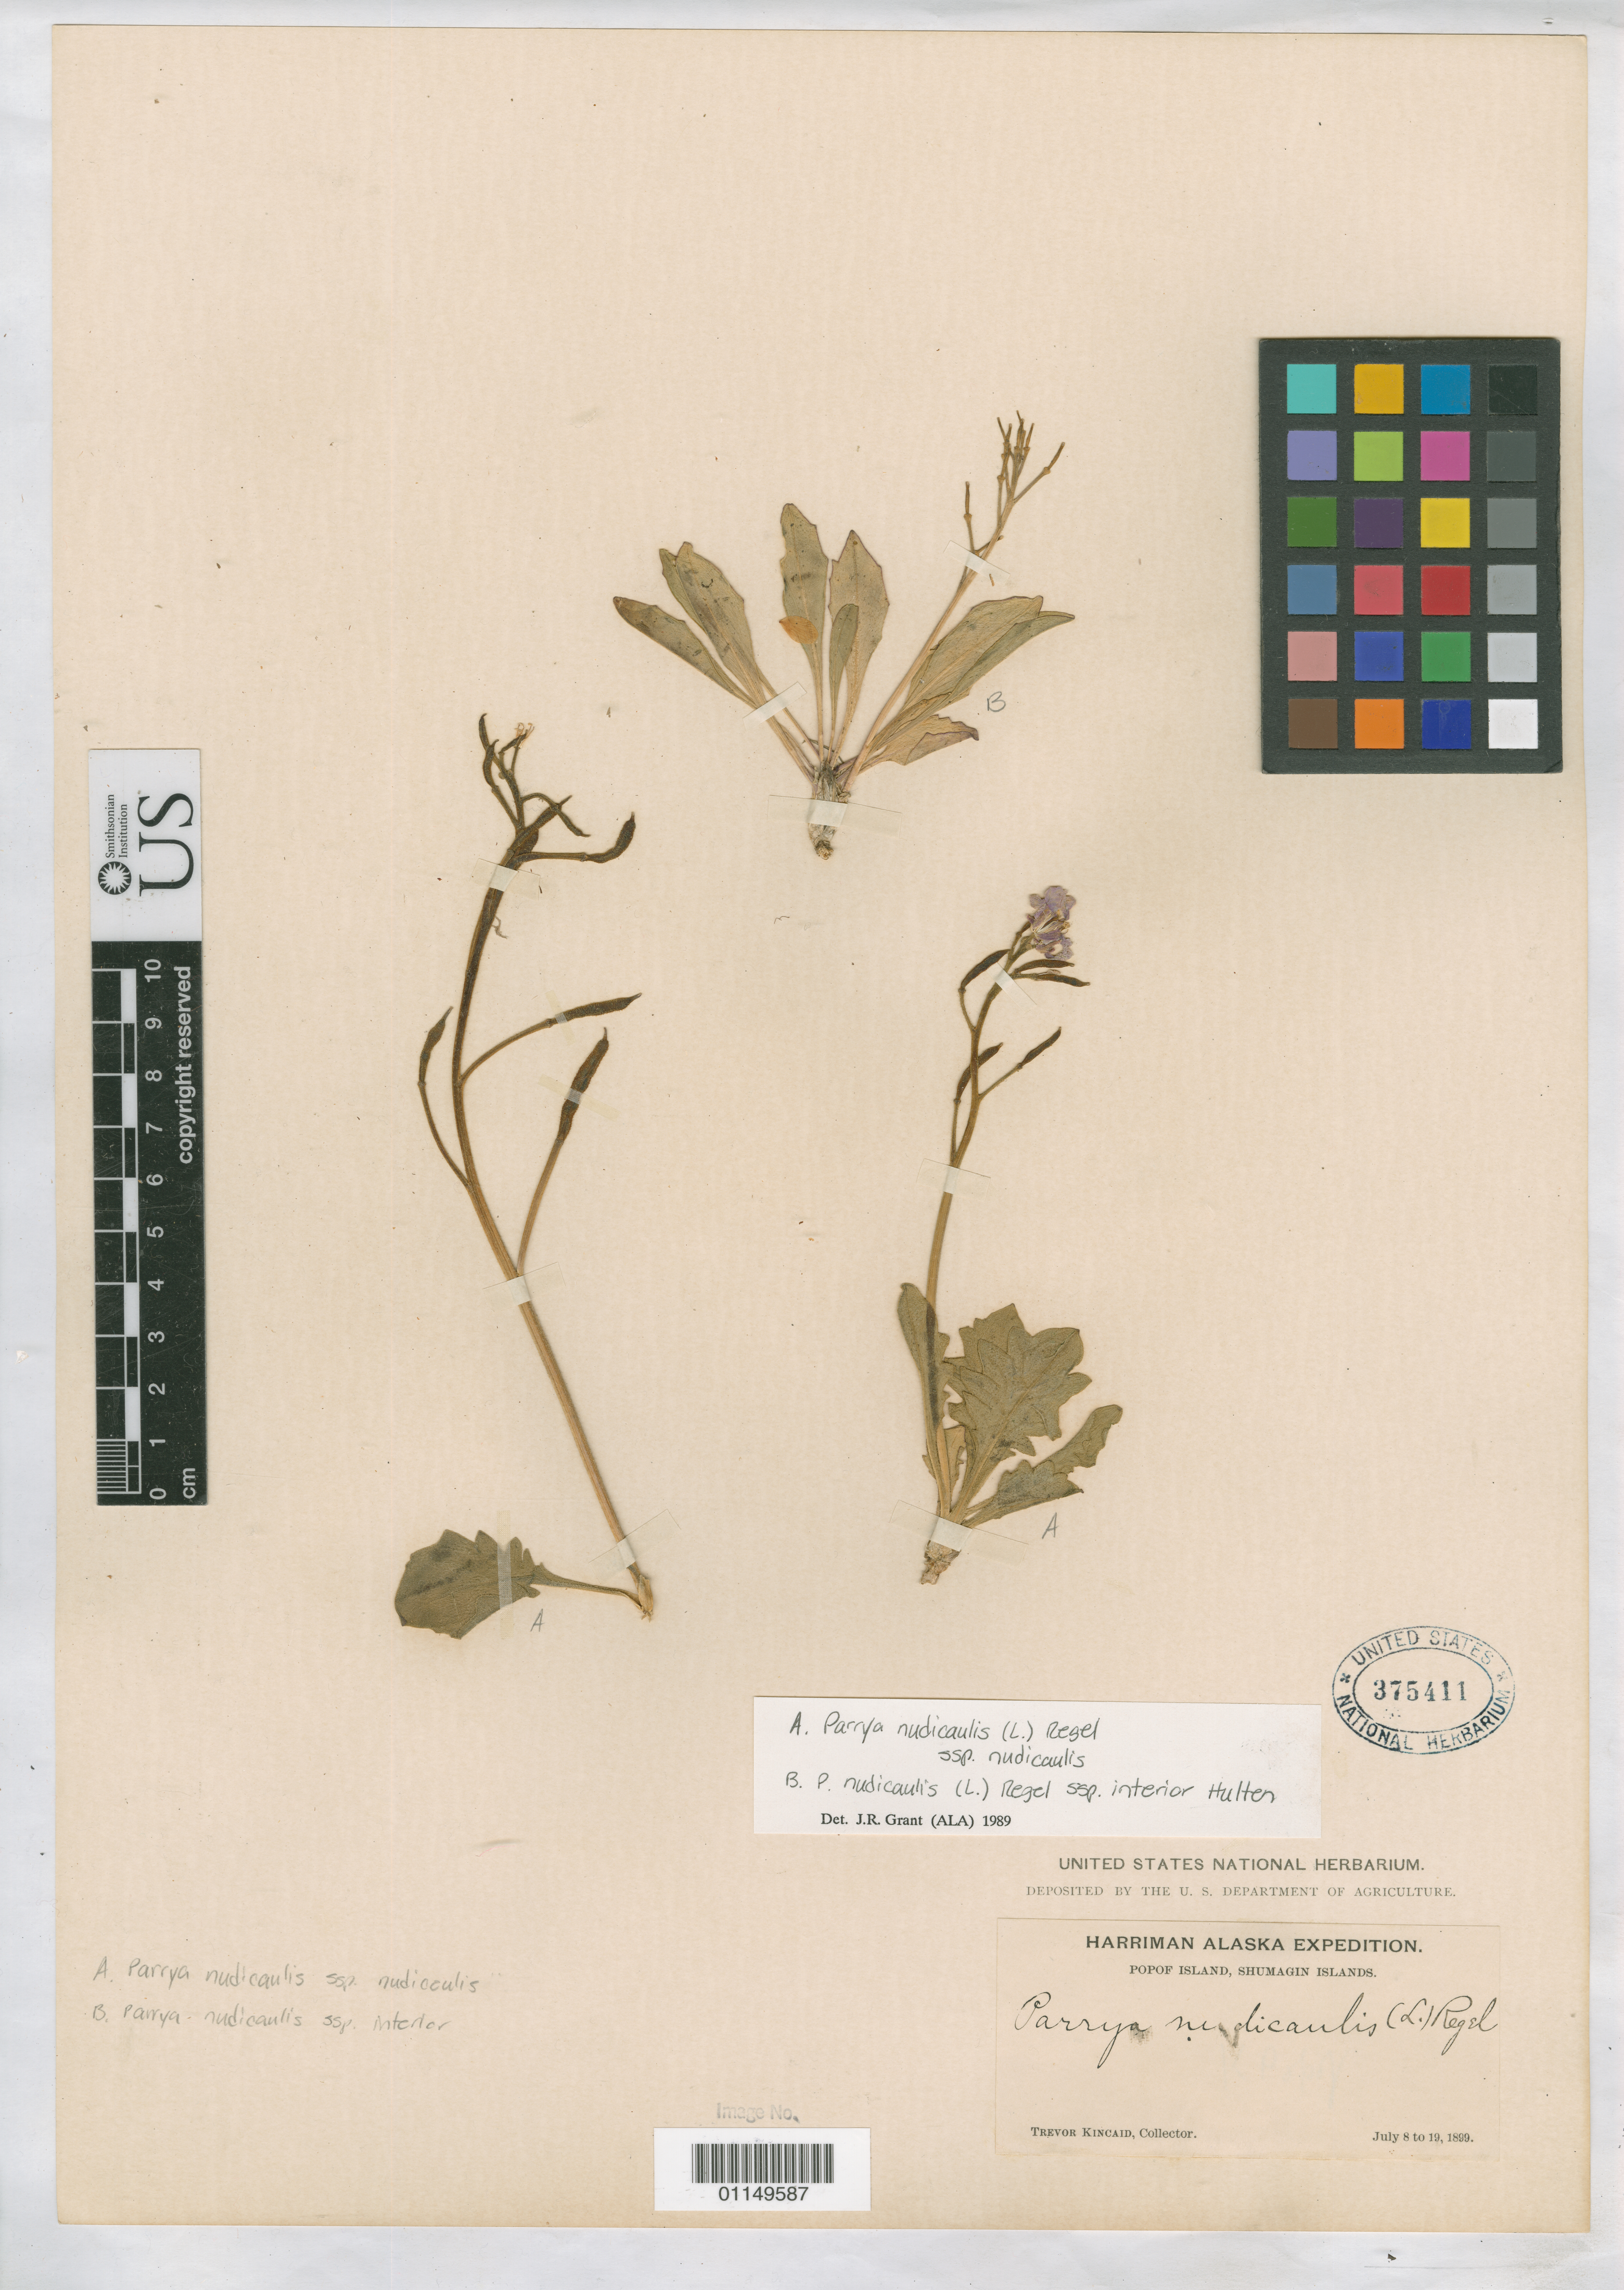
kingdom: Plantae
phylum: Tracheophyta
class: Magnoliopsida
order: Brassicales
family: Brassicaceae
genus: Parrya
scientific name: Parrya nudicaulis subsp. nudicaulis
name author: (L.) Regel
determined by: Grant, J. R., (SWITZERLAND)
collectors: T. C. Kincaid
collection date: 1899-07-08/1899-07-19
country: United States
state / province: Alaska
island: Popof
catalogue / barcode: US 375411